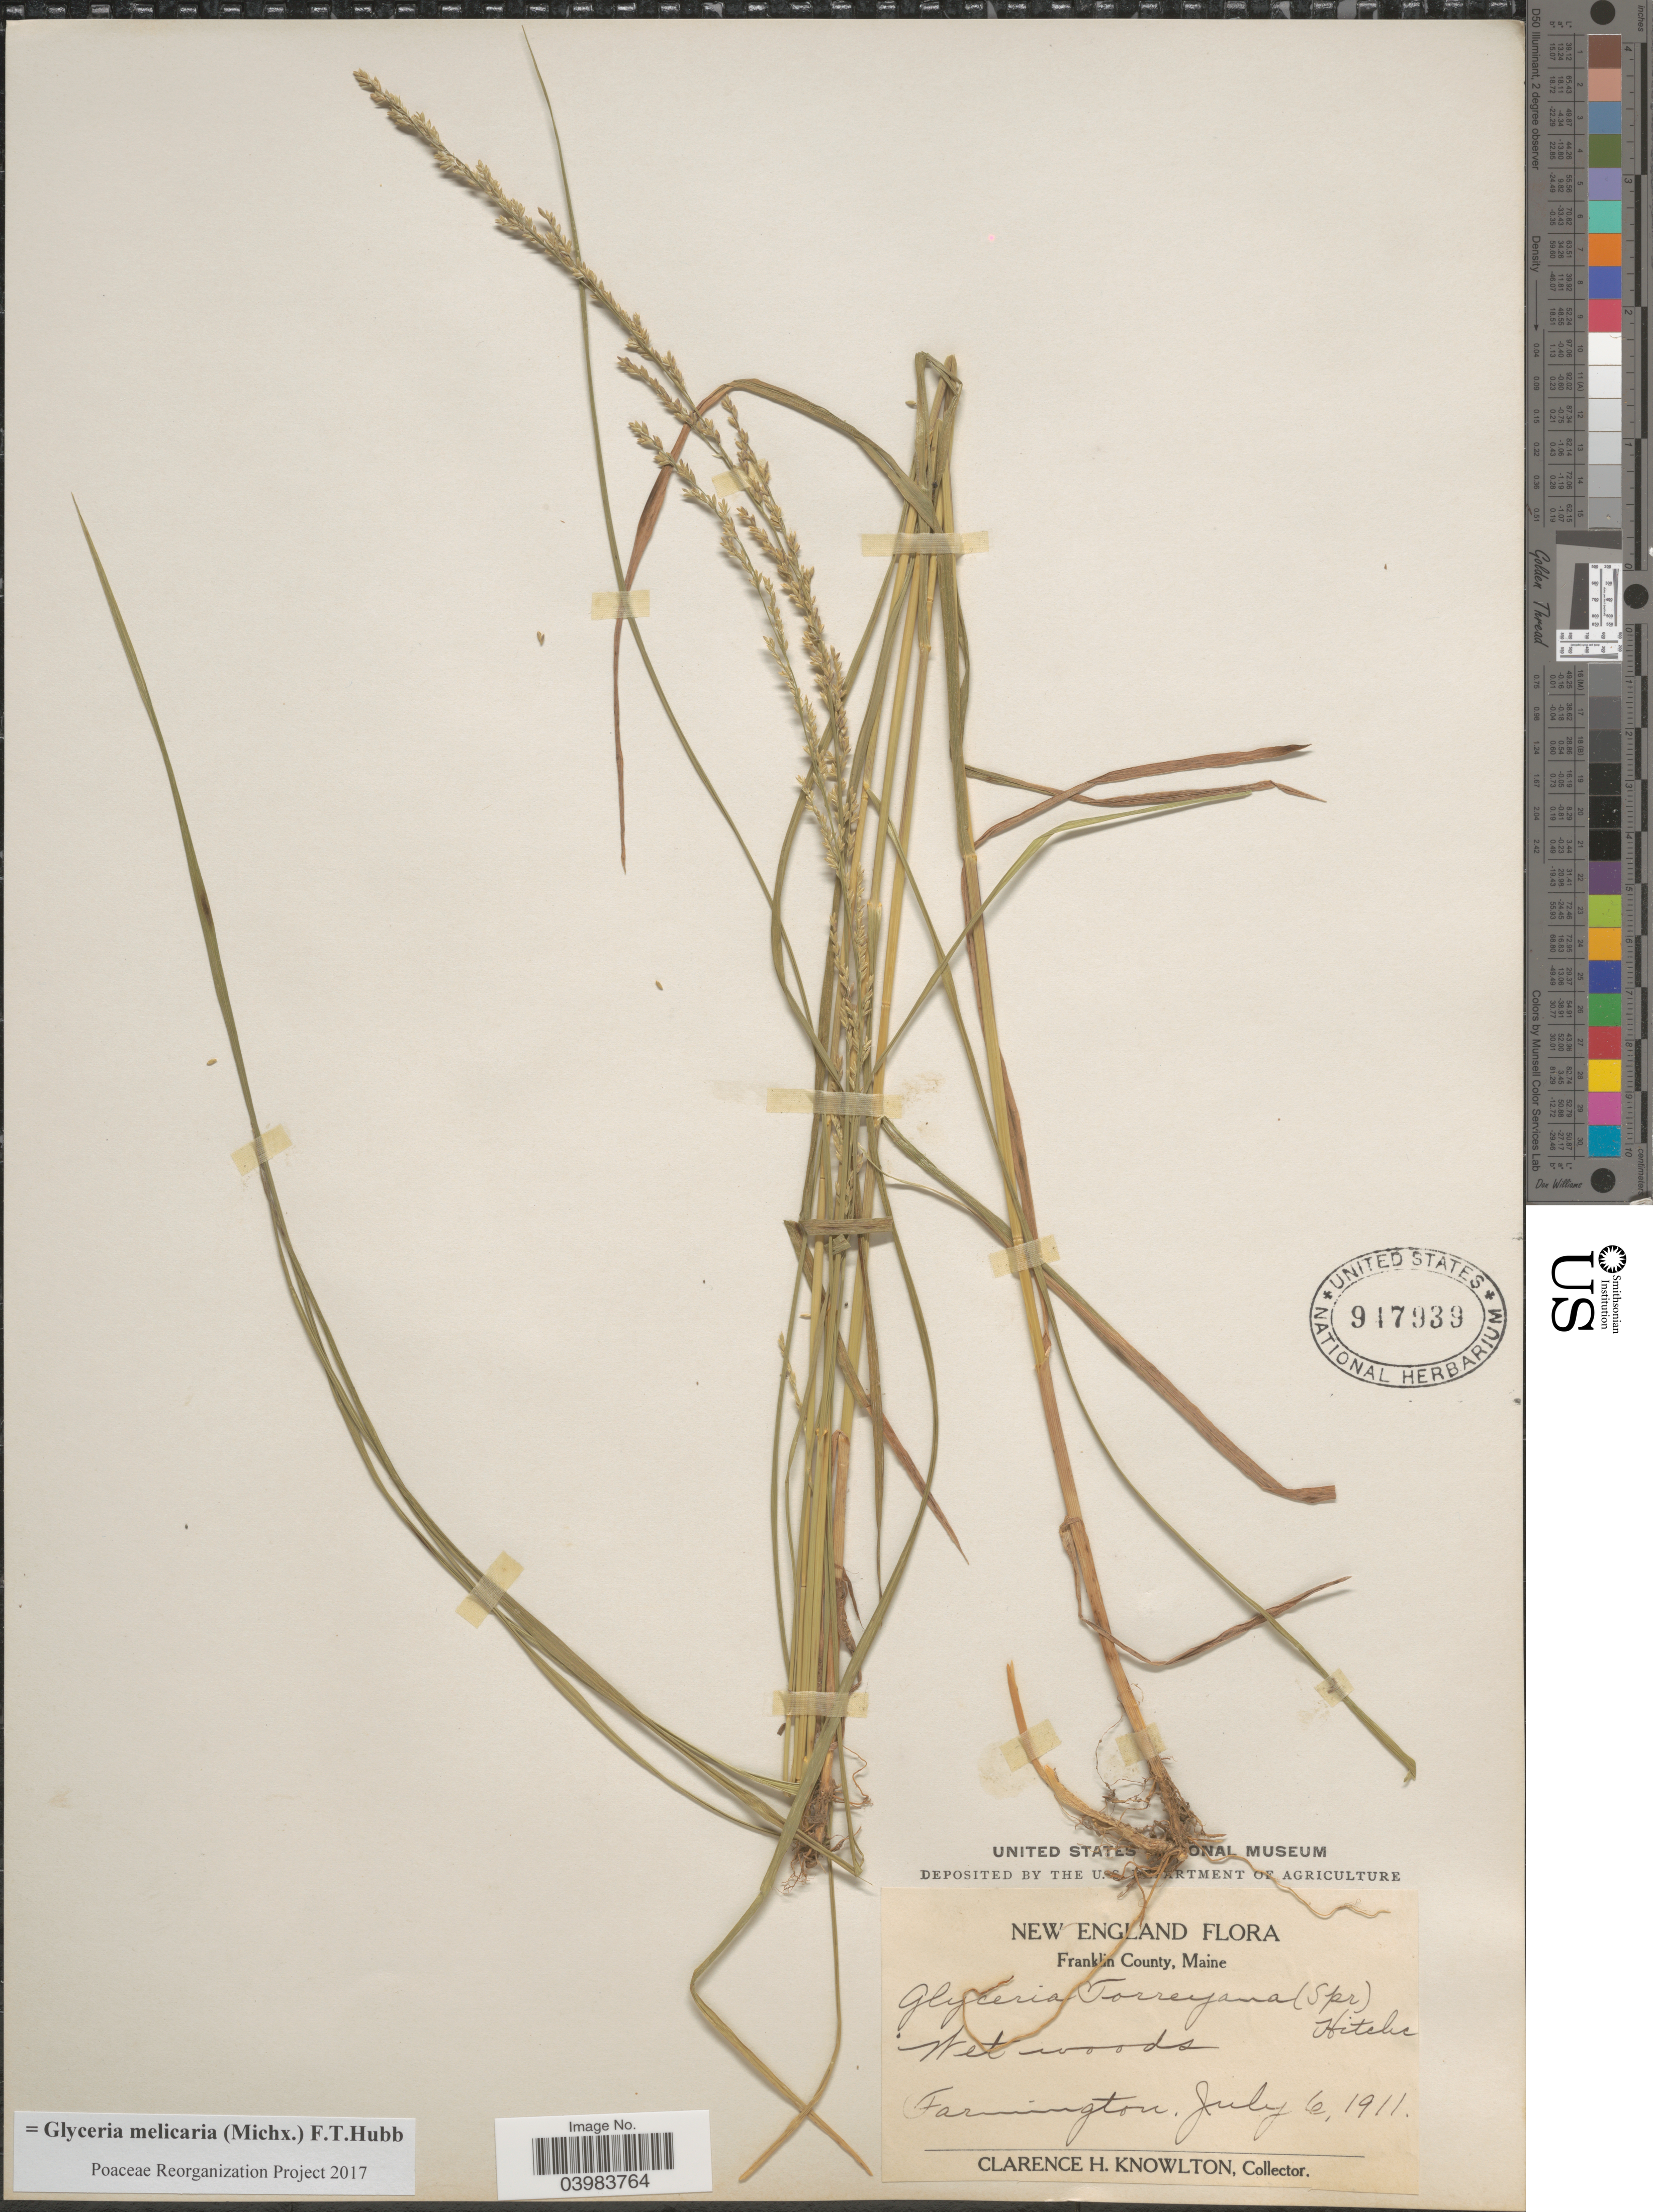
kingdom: Plantae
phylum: Tracheophyta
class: Liliopsida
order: Poales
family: Poaceae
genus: Glyceria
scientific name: Glyceria melicaria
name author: (Michx.) F.T. Hubb.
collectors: C. H. Knowlton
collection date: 1911-07-06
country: United States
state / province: Maine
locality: New England. Franklin County. Farmington.